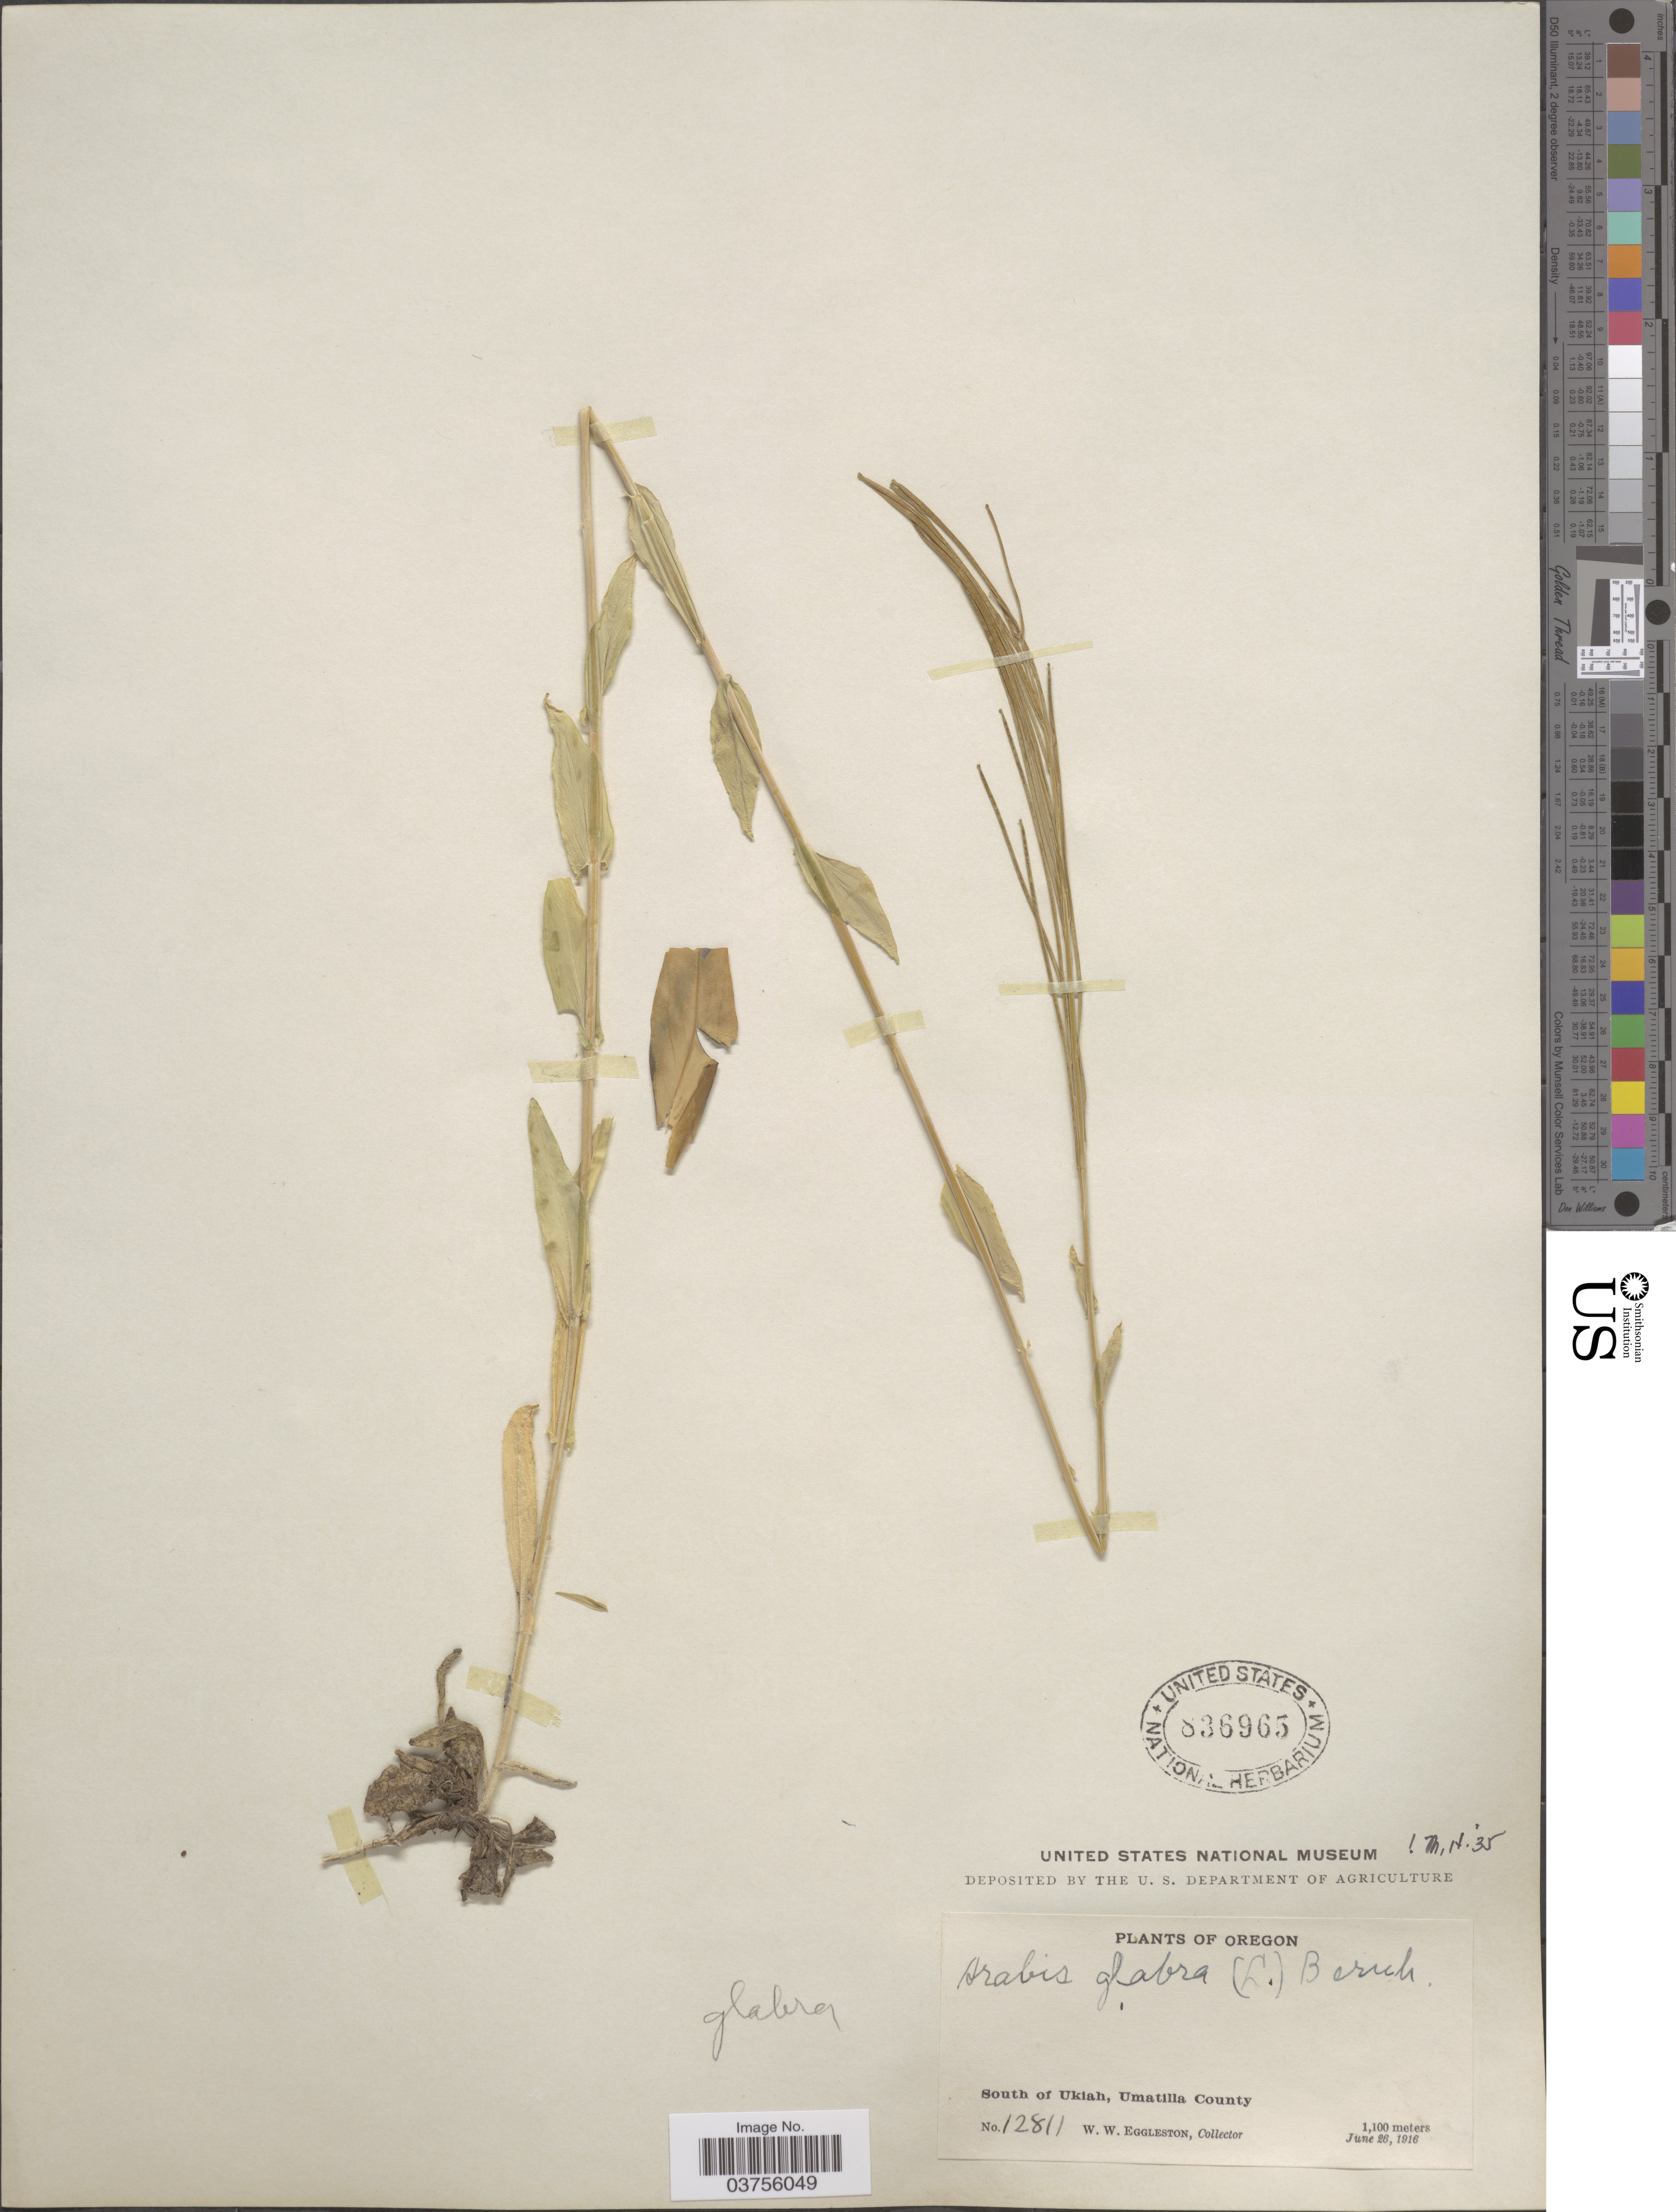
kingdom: Plantae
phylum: Tracheophyta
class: Magnoliopsida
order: Brassicales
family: Brassicaceae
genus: Turritis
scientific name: Turritis glabra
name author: L.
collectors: W. W. Eggleston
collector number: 12811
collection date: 1916-06-26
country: United States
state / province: Oregon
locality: South of Ukiah, Umatilla County.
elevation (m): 1100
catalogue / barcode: US 836965